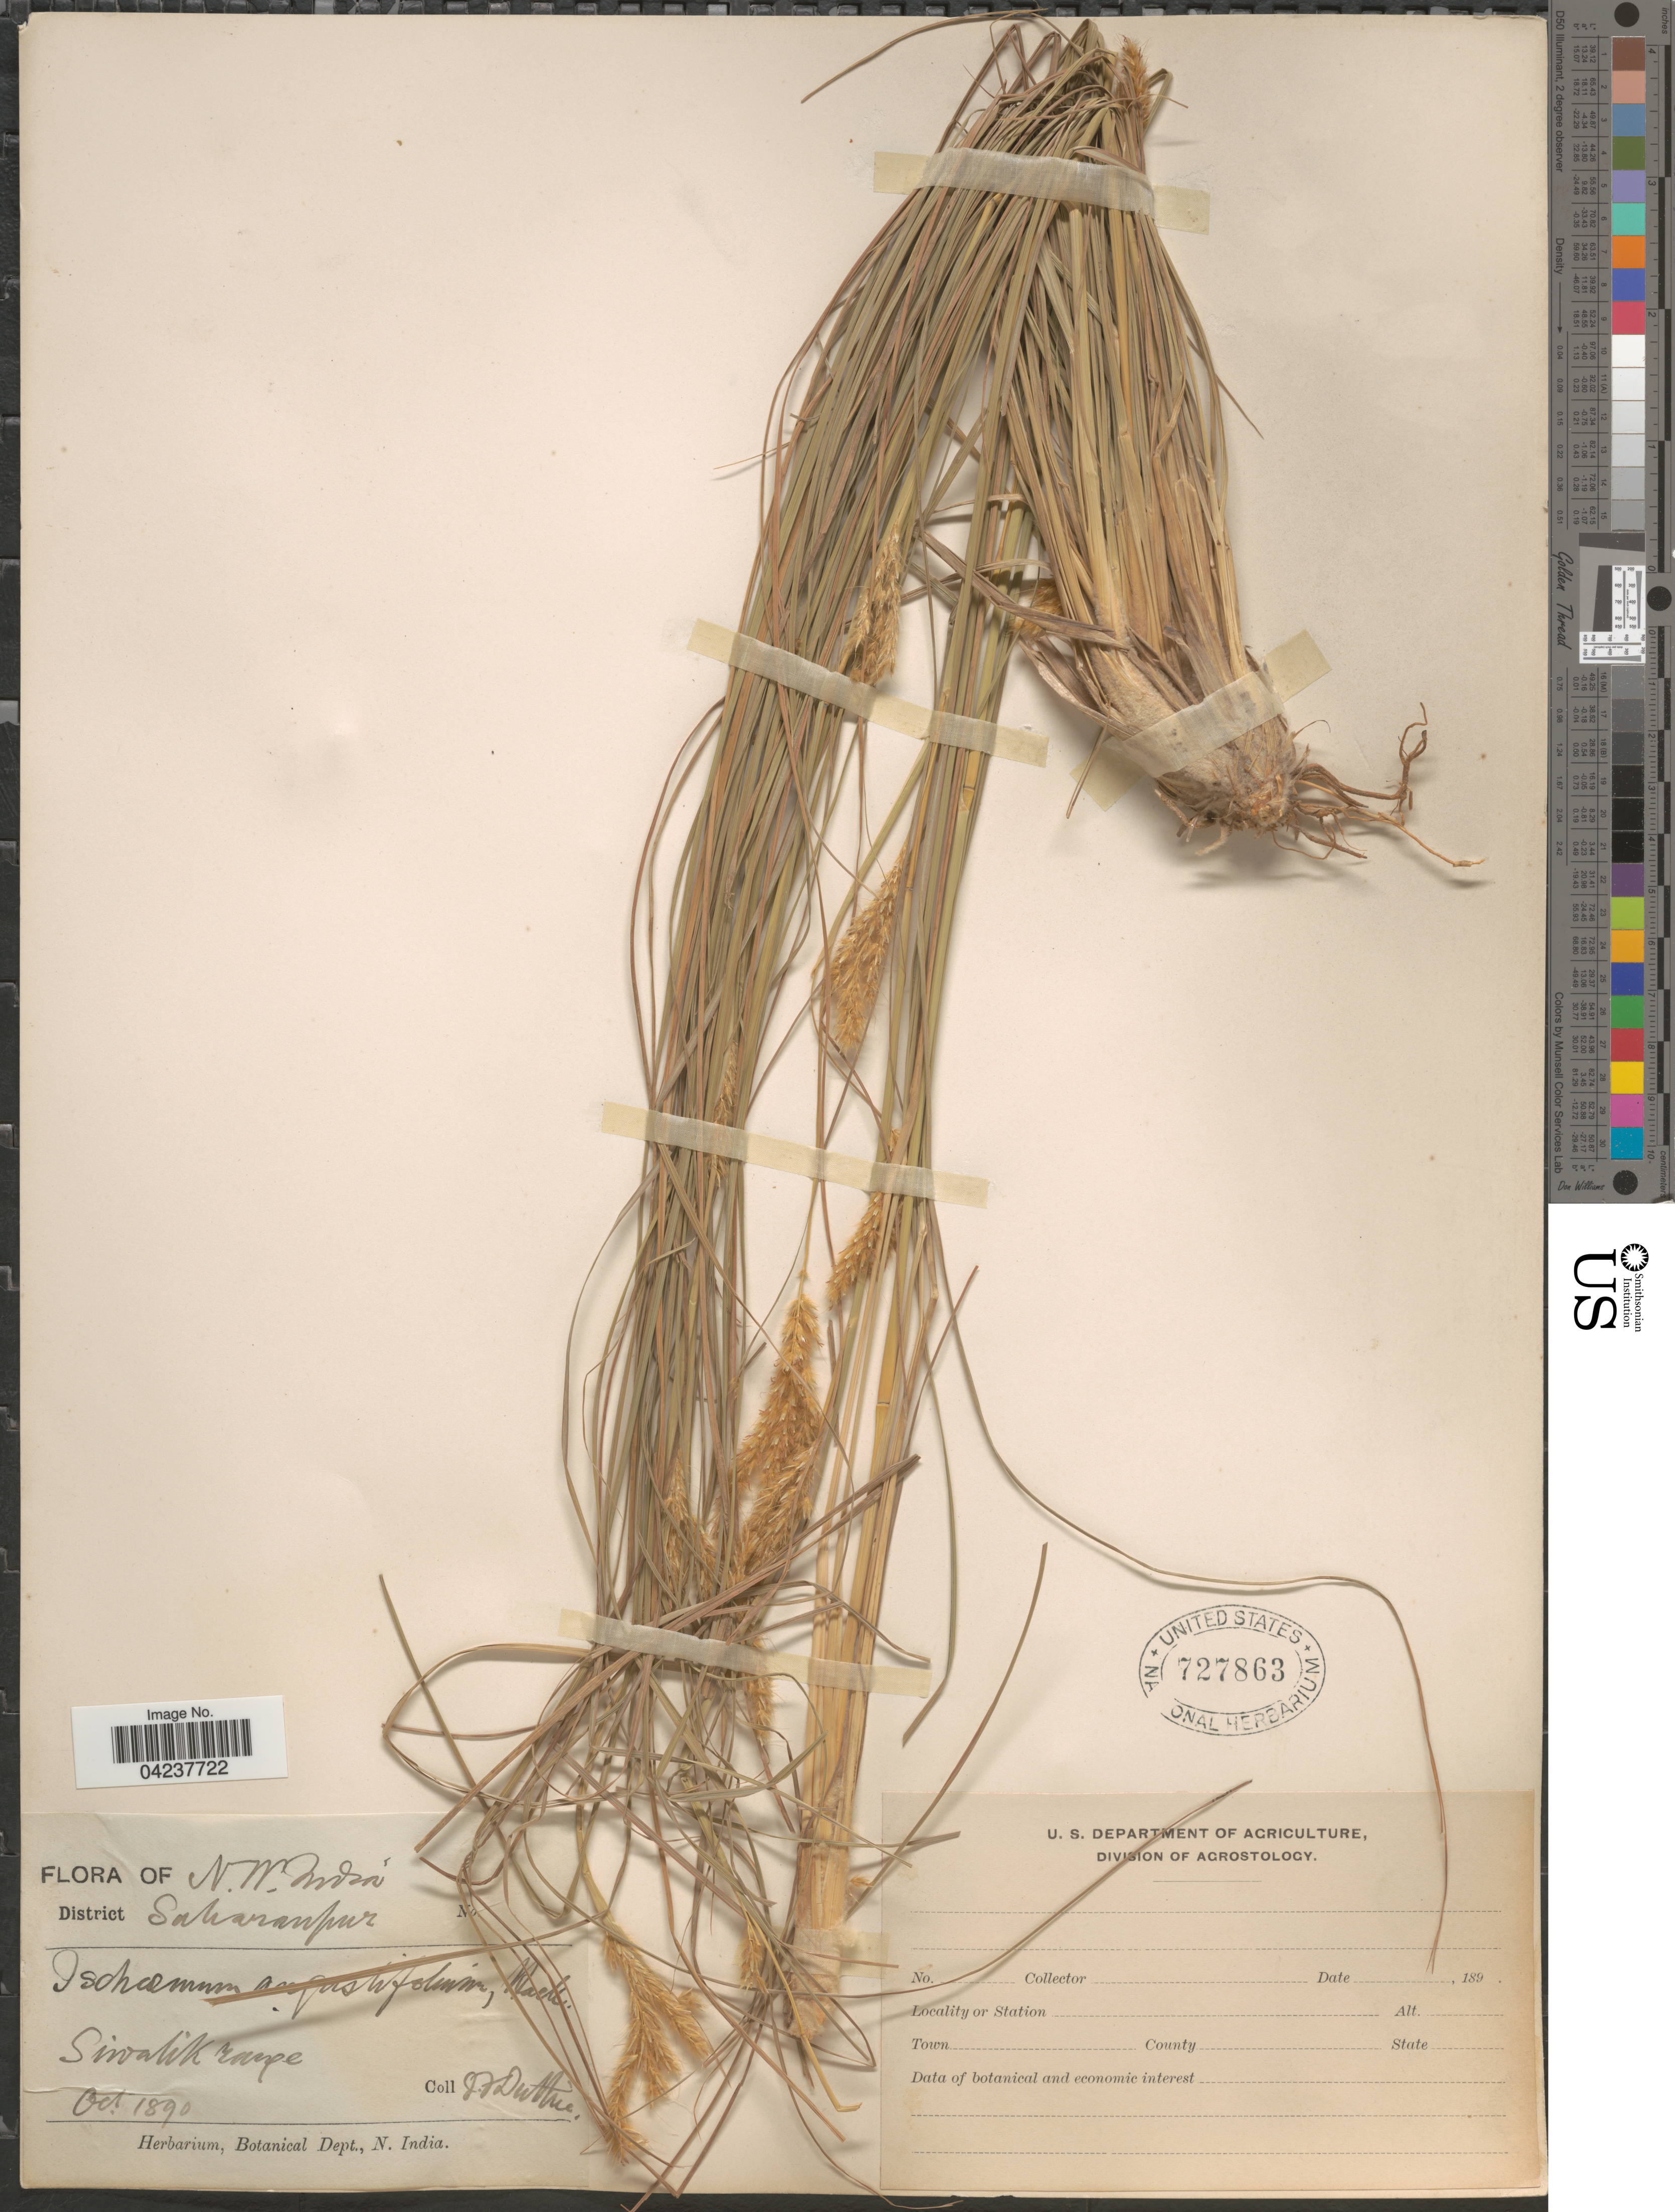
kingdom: Plantae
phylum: Tracheophyta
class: Liliopsida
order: Poales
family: Poaceae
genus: Eulaliopsis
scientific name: Eulaliopsis binata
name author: (Retz.) C. E. Hubb.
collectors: J. F. Duthie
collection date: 1890-10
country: India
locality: N.W. India. District Saharanpur. Siwalik range.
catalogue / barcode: US 727863